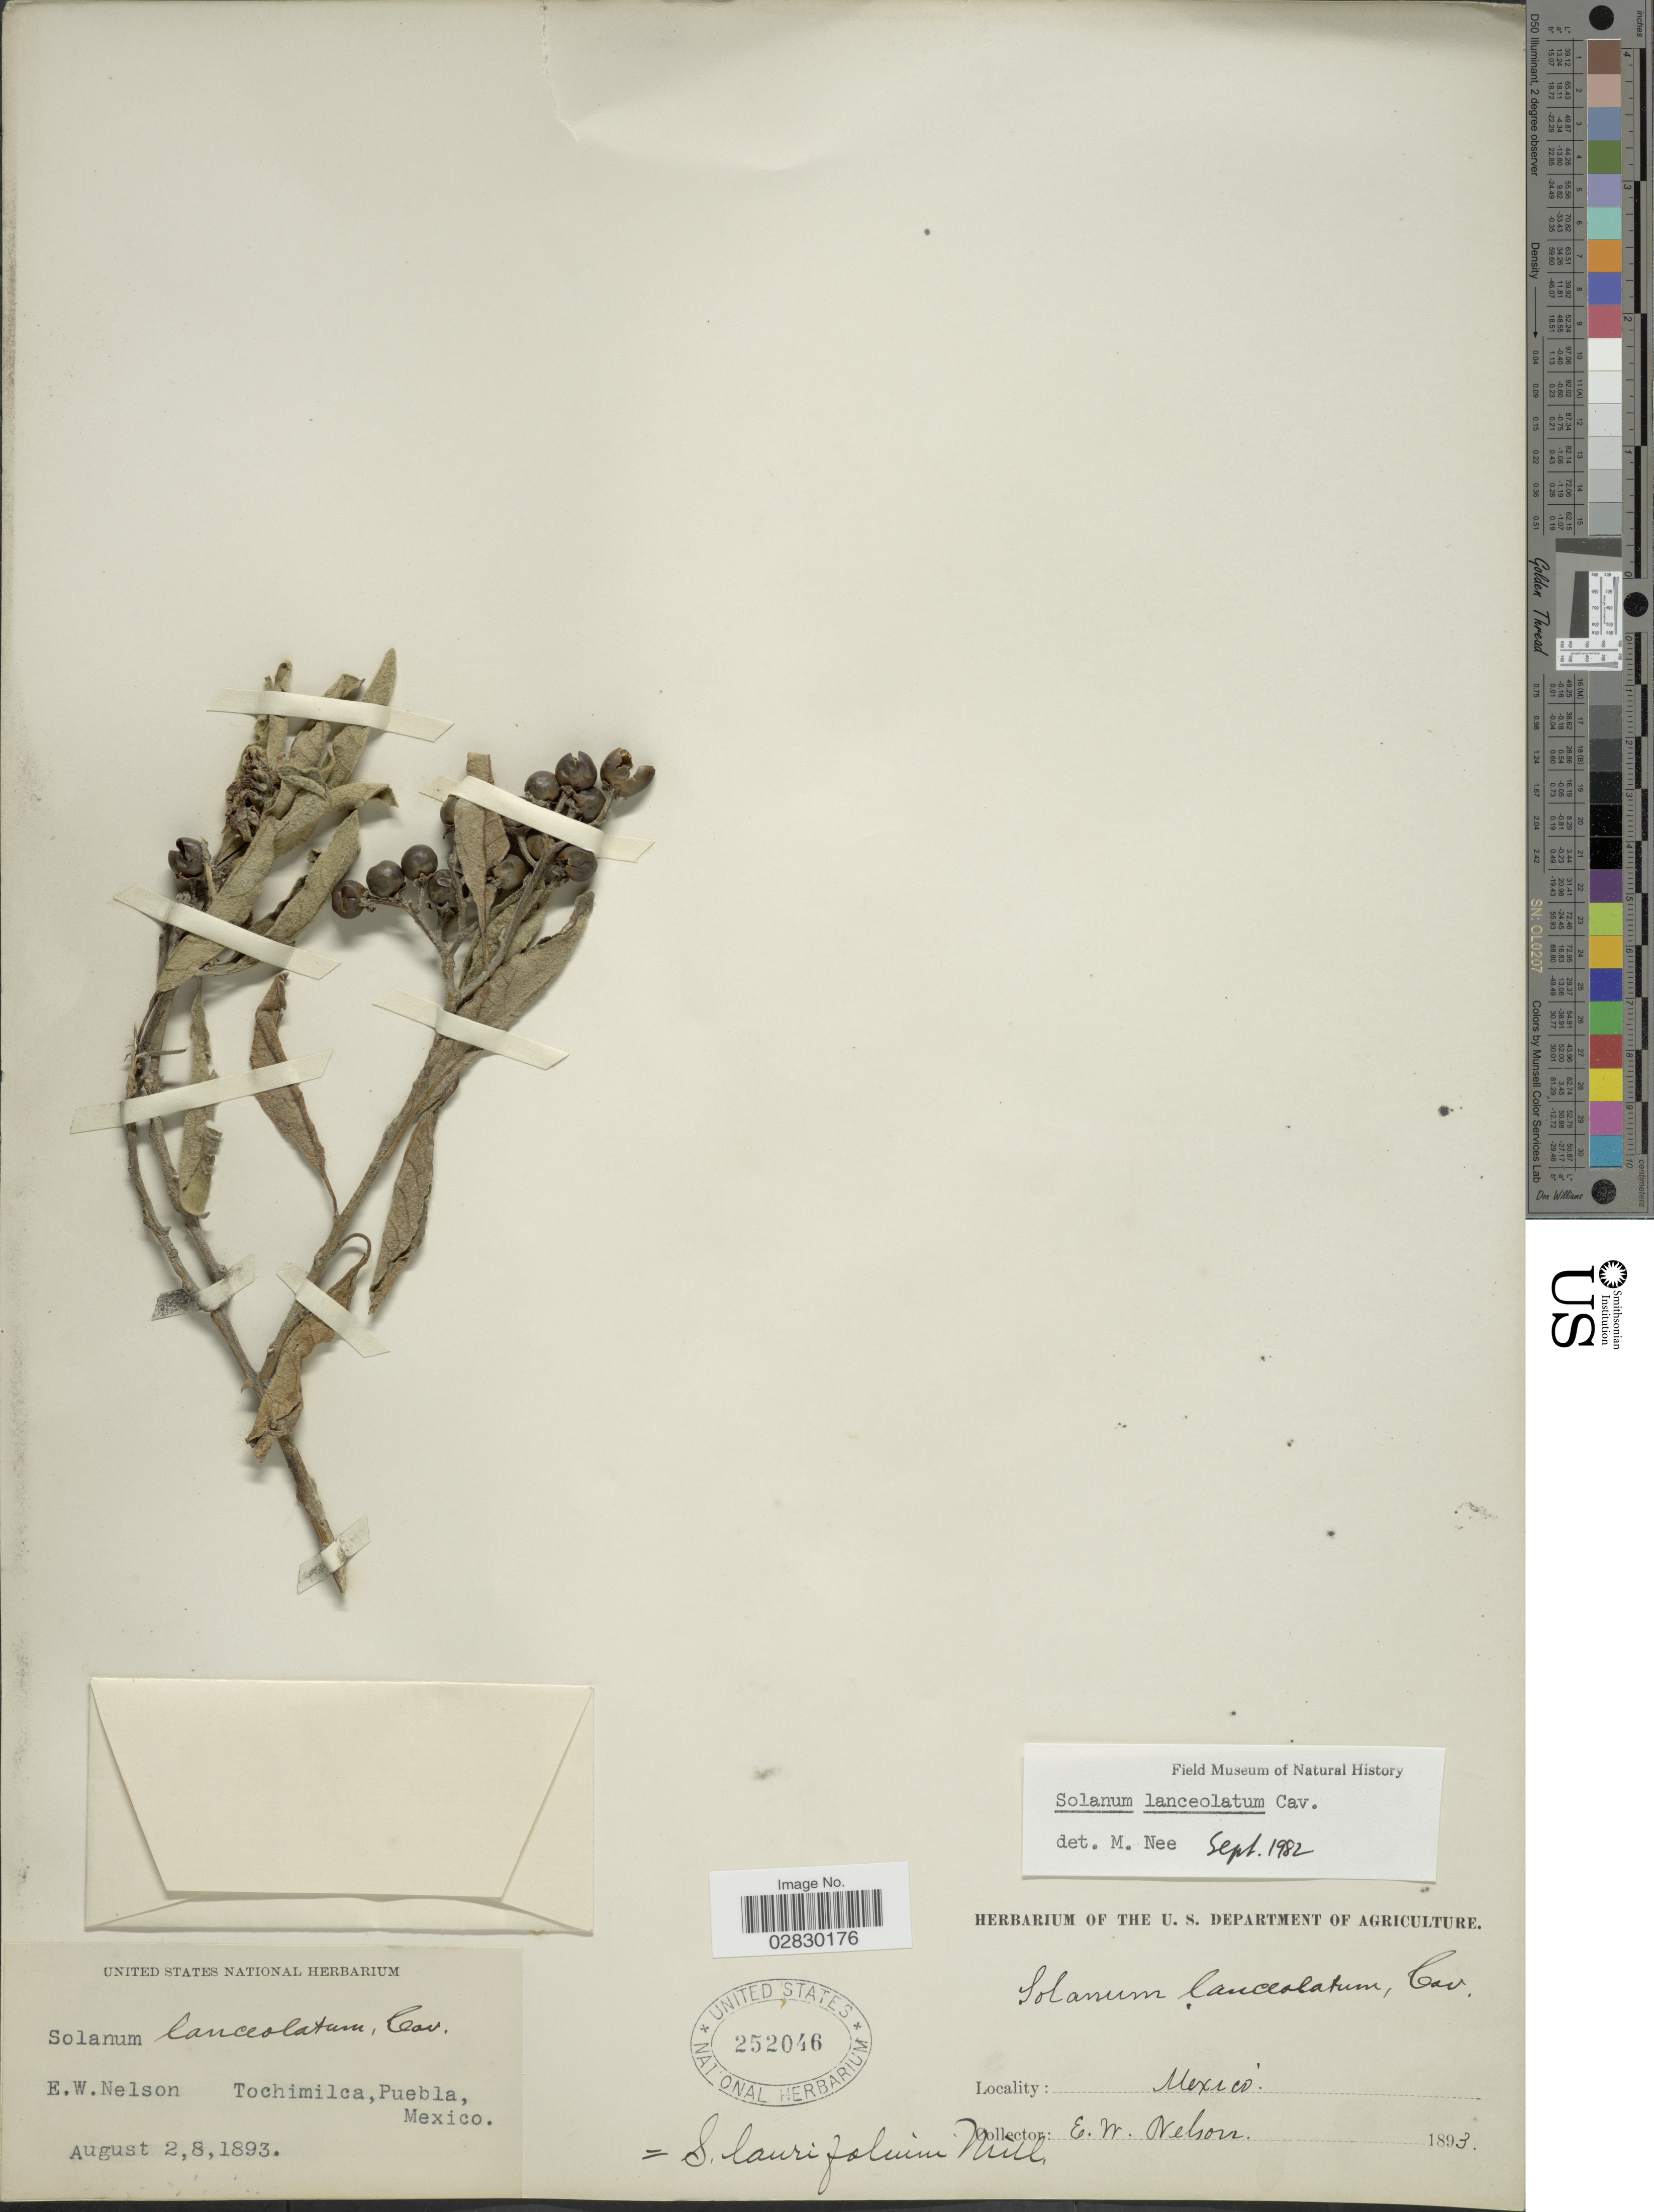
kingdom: Plantae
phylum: Tracheophyta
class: Magnoliopsida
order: Solanales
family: Solanaceae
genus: Solanum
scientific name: Solanum lanceolatum Berthault, nom. illeg.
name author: Berthault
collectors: E. W. Nelson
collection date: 1893-08-02/1893-08-08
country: Mexico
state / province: Puebla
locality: Tochimilca.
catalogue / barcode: US 252046